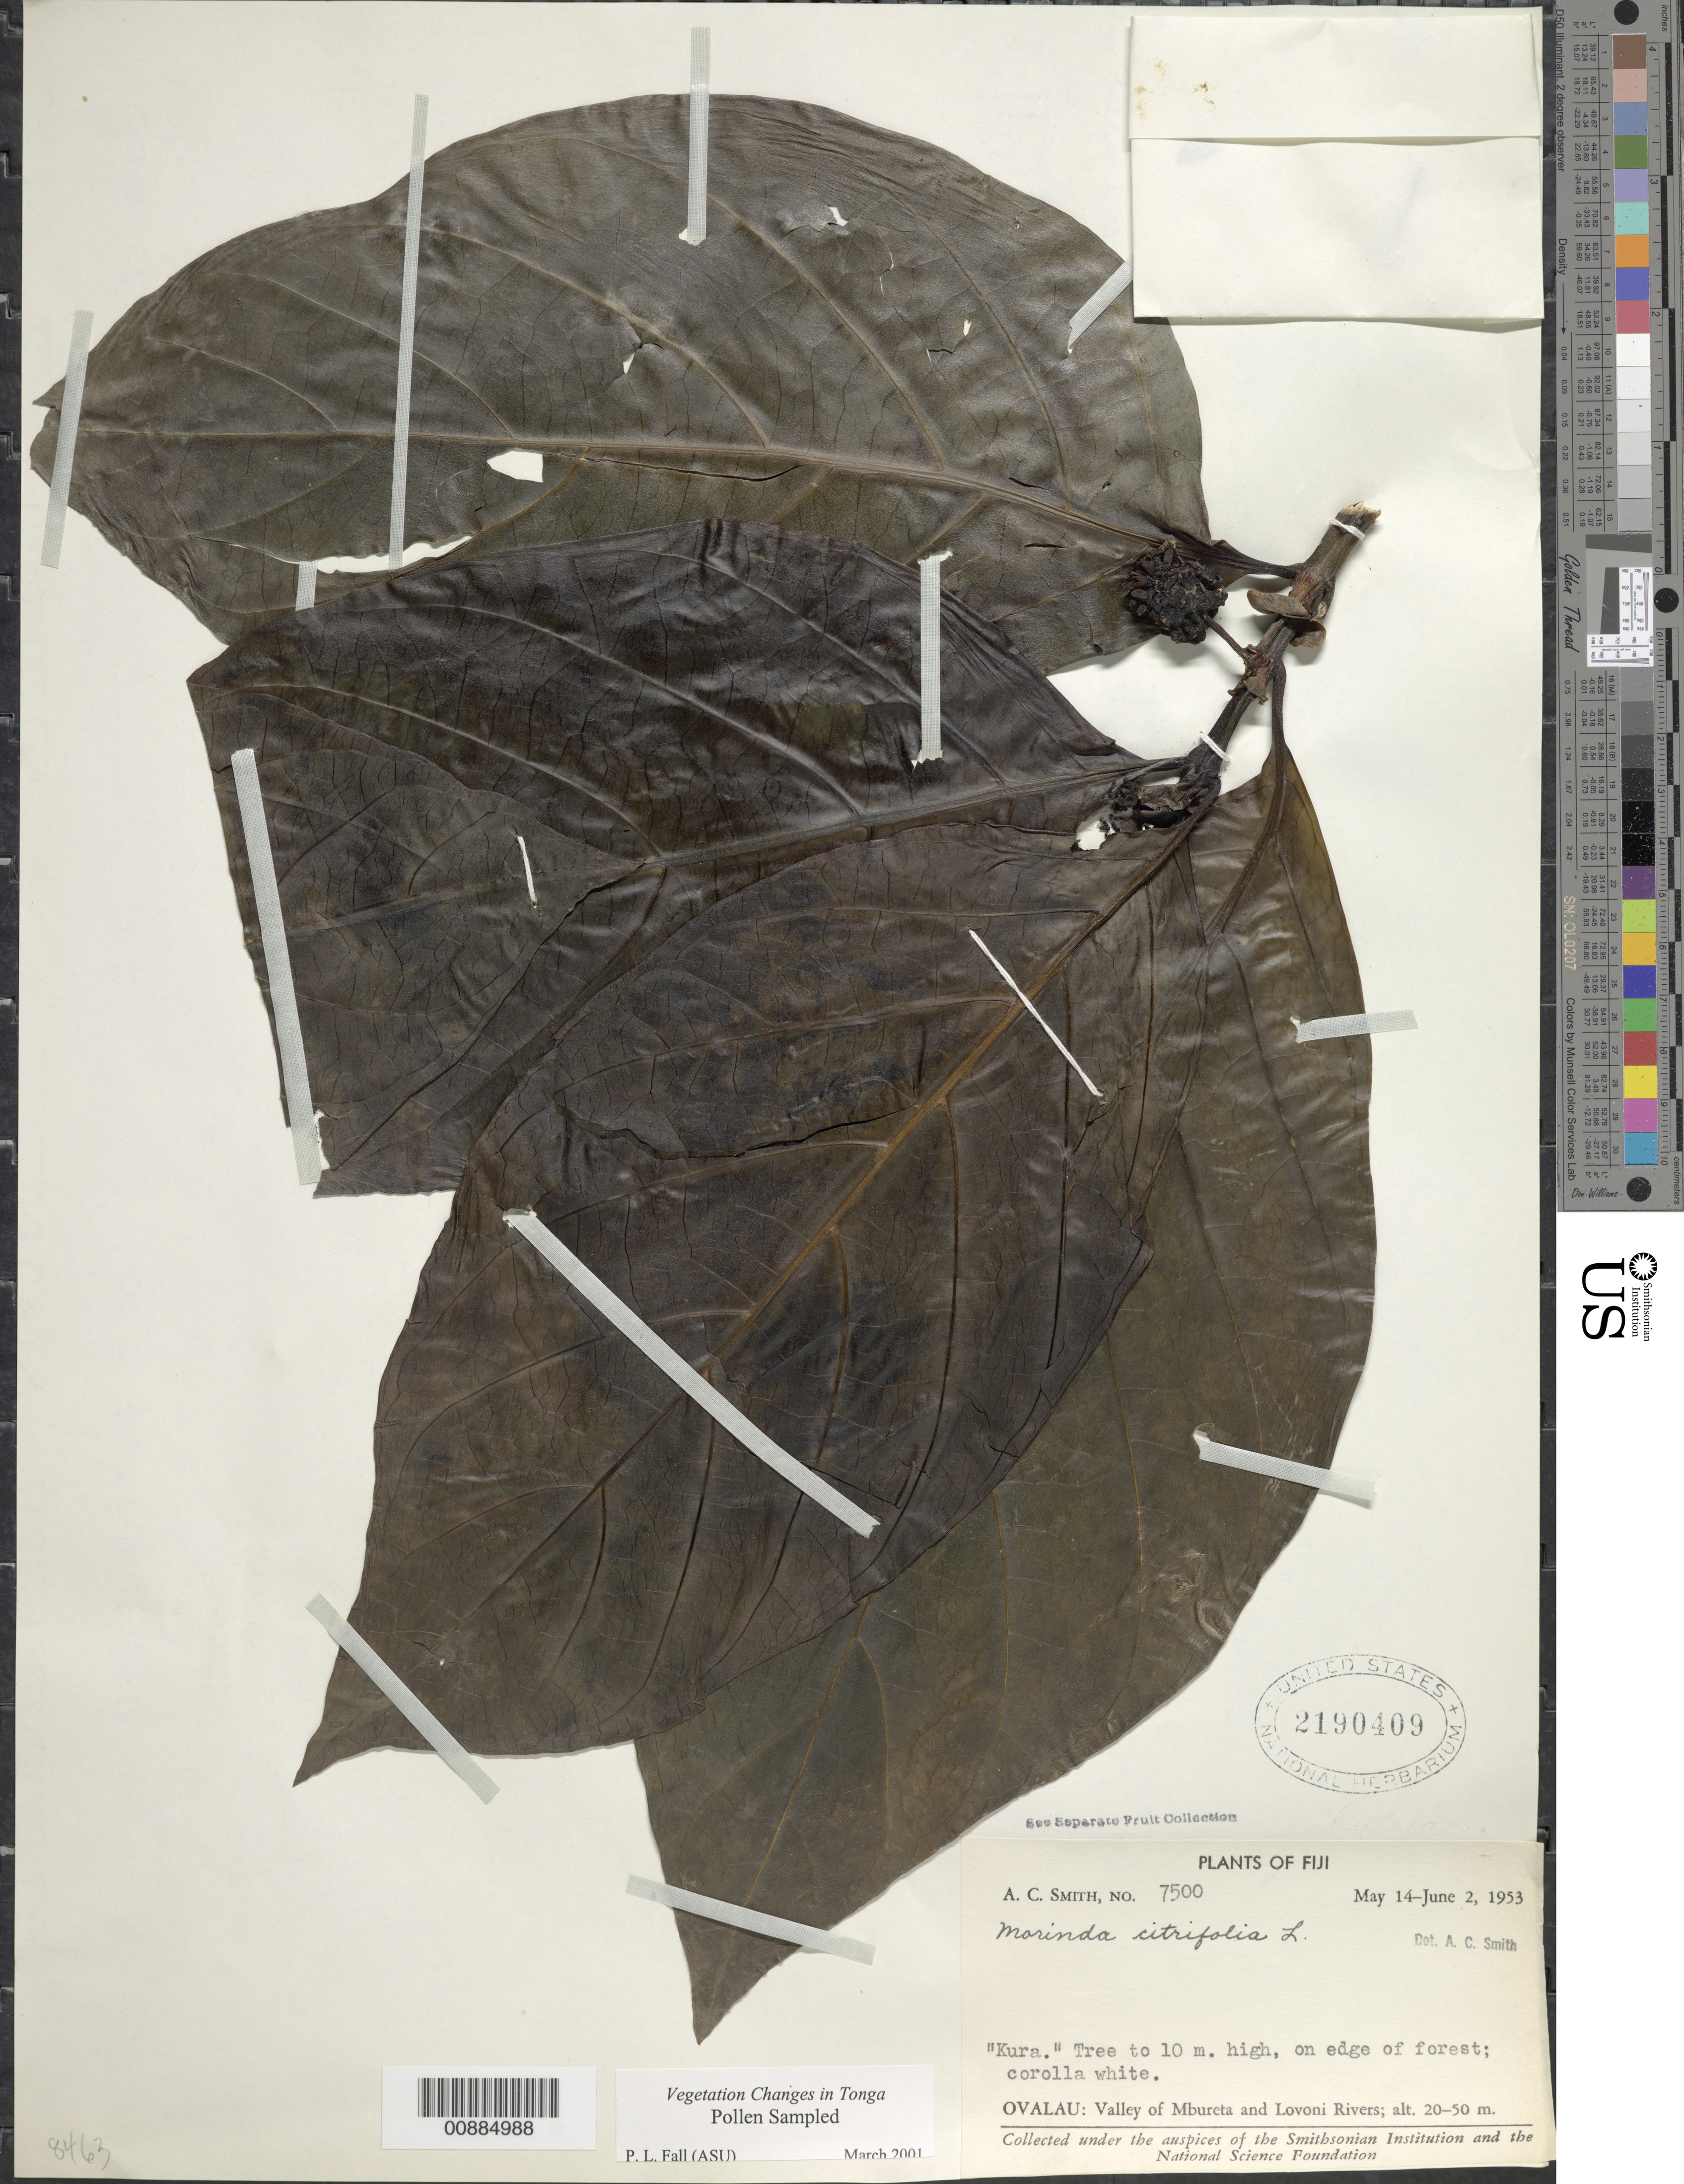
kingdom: Plantae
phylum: Tracheophyta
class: Magnoliopsida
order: Gentianales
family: Rubiaceae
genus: Morinda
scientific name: Morinda citrifolia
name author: L.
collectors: C. A. Smith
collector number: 7500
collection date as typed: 24 May 1953 to 02 Jun 1953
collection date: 1953-05-24/1953-06-02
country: Fiji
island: Ovalau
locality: Valley of Mbureta and Lovoni Rivers.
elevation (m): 20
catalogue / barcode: US 2190409